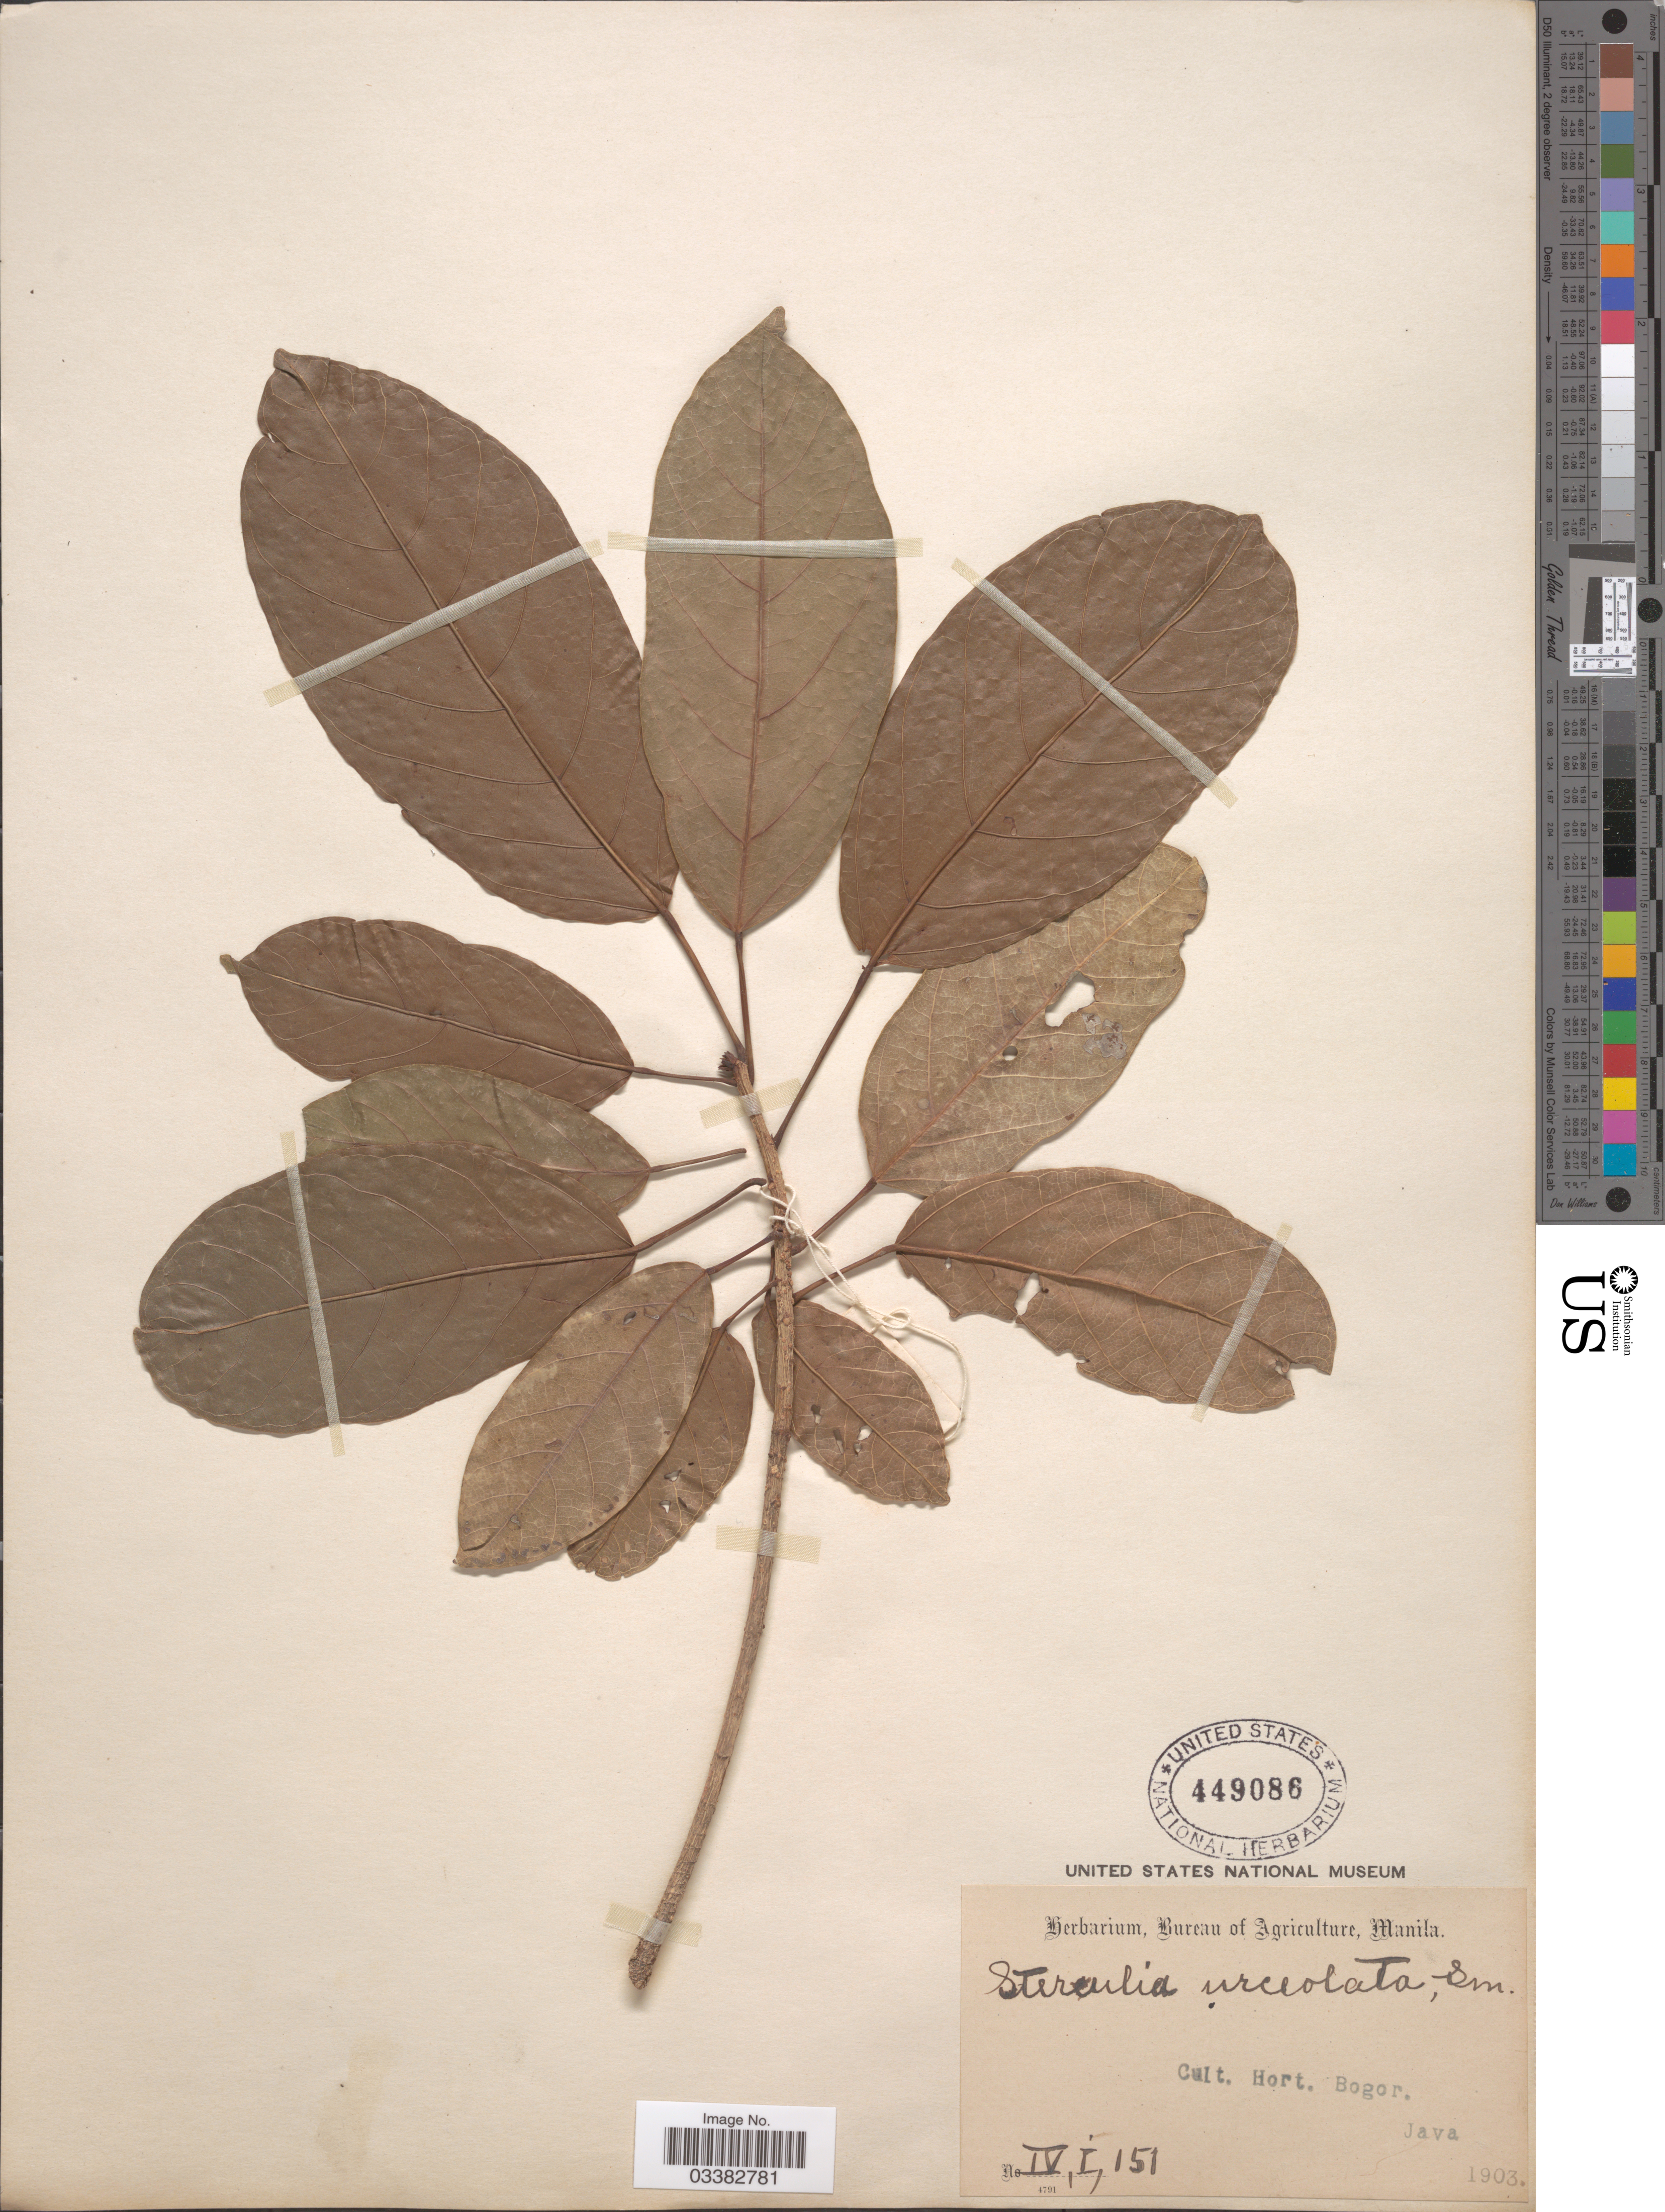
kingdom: Plantae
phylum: Tracheophyta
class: Magnoliopsida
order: Malvales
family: Malvaceae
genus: Sterculia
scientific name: Sterculia urceolata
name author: Sm.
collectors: ex Herb. Bur. Agric. Manila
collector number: IV, I, 151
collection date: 1903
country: Indonesia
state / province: Java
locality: Cult. Hort. Bogor.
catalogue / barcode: US 449086